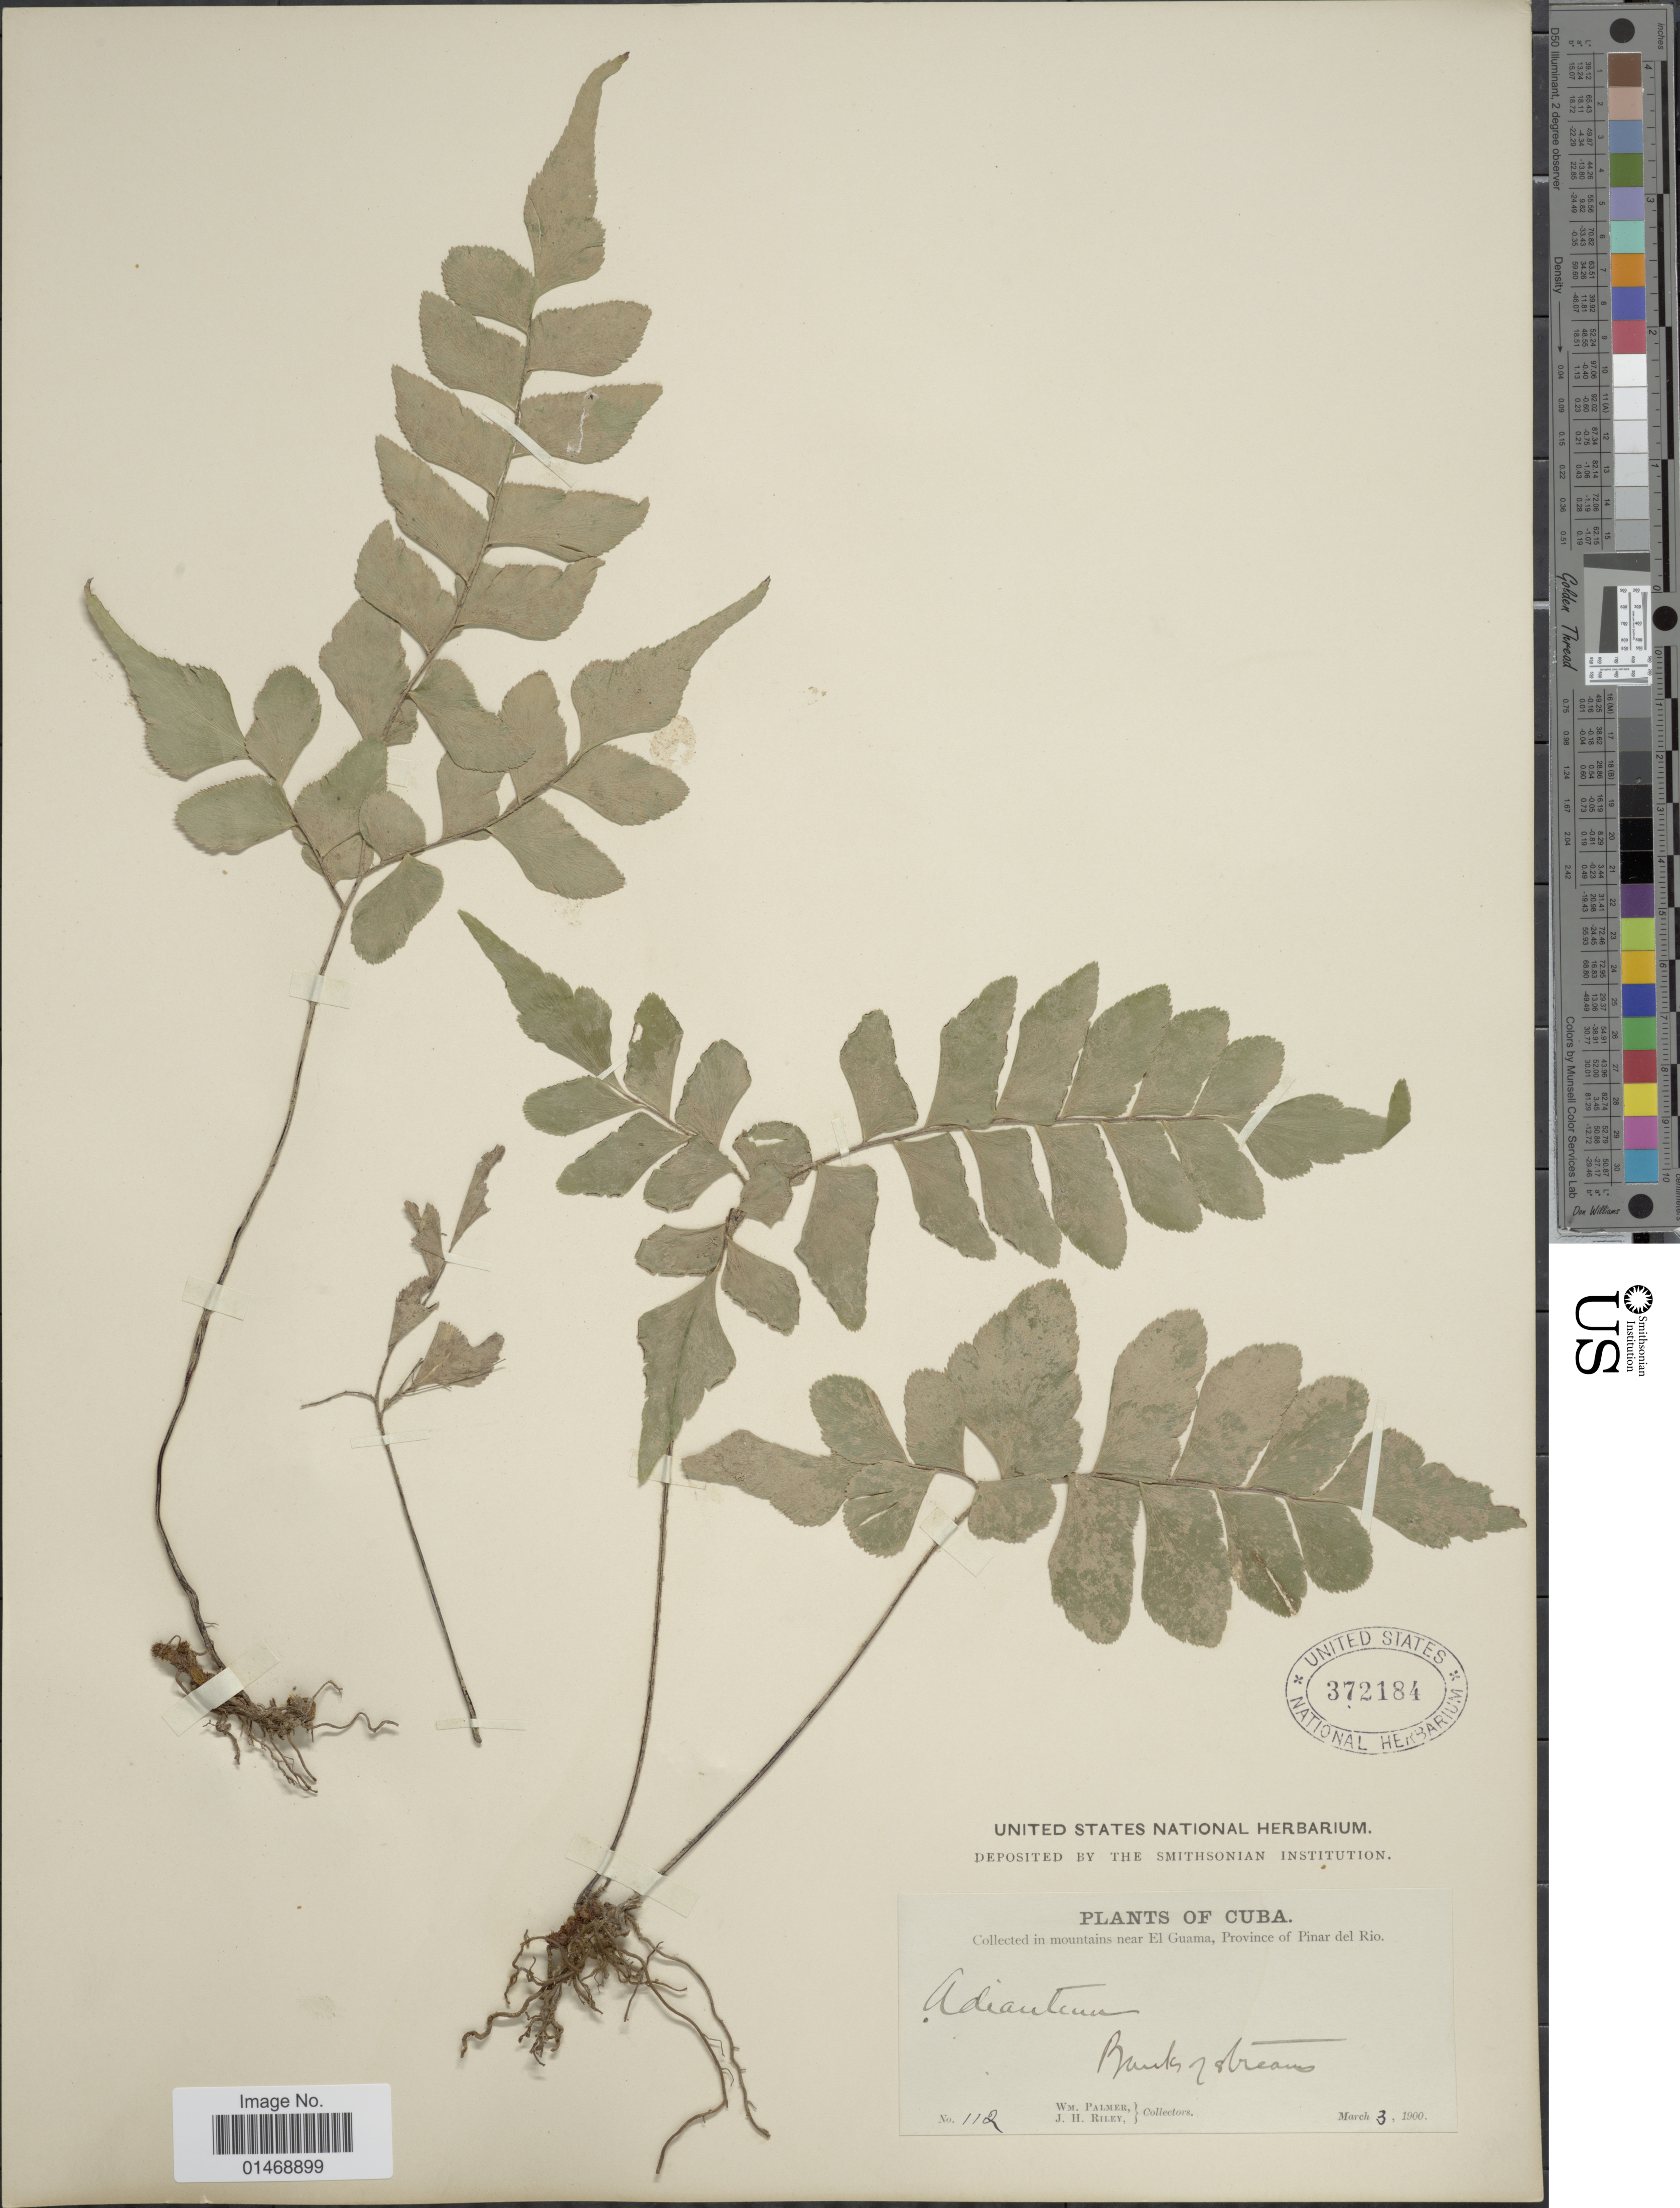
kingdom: Plantae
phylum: Tracheophyta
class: Polypodiopsida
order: Polypodiales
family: Pteridaceae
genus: Adiantum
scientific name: Adiantum laxum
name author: Kunze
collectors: W. Palmer & J. H. Riley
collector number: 112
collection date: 1900-03-03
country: Cuba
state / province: Pinar del Río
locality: In mountains near El Guama, Banks of streams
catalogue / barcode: US 372184